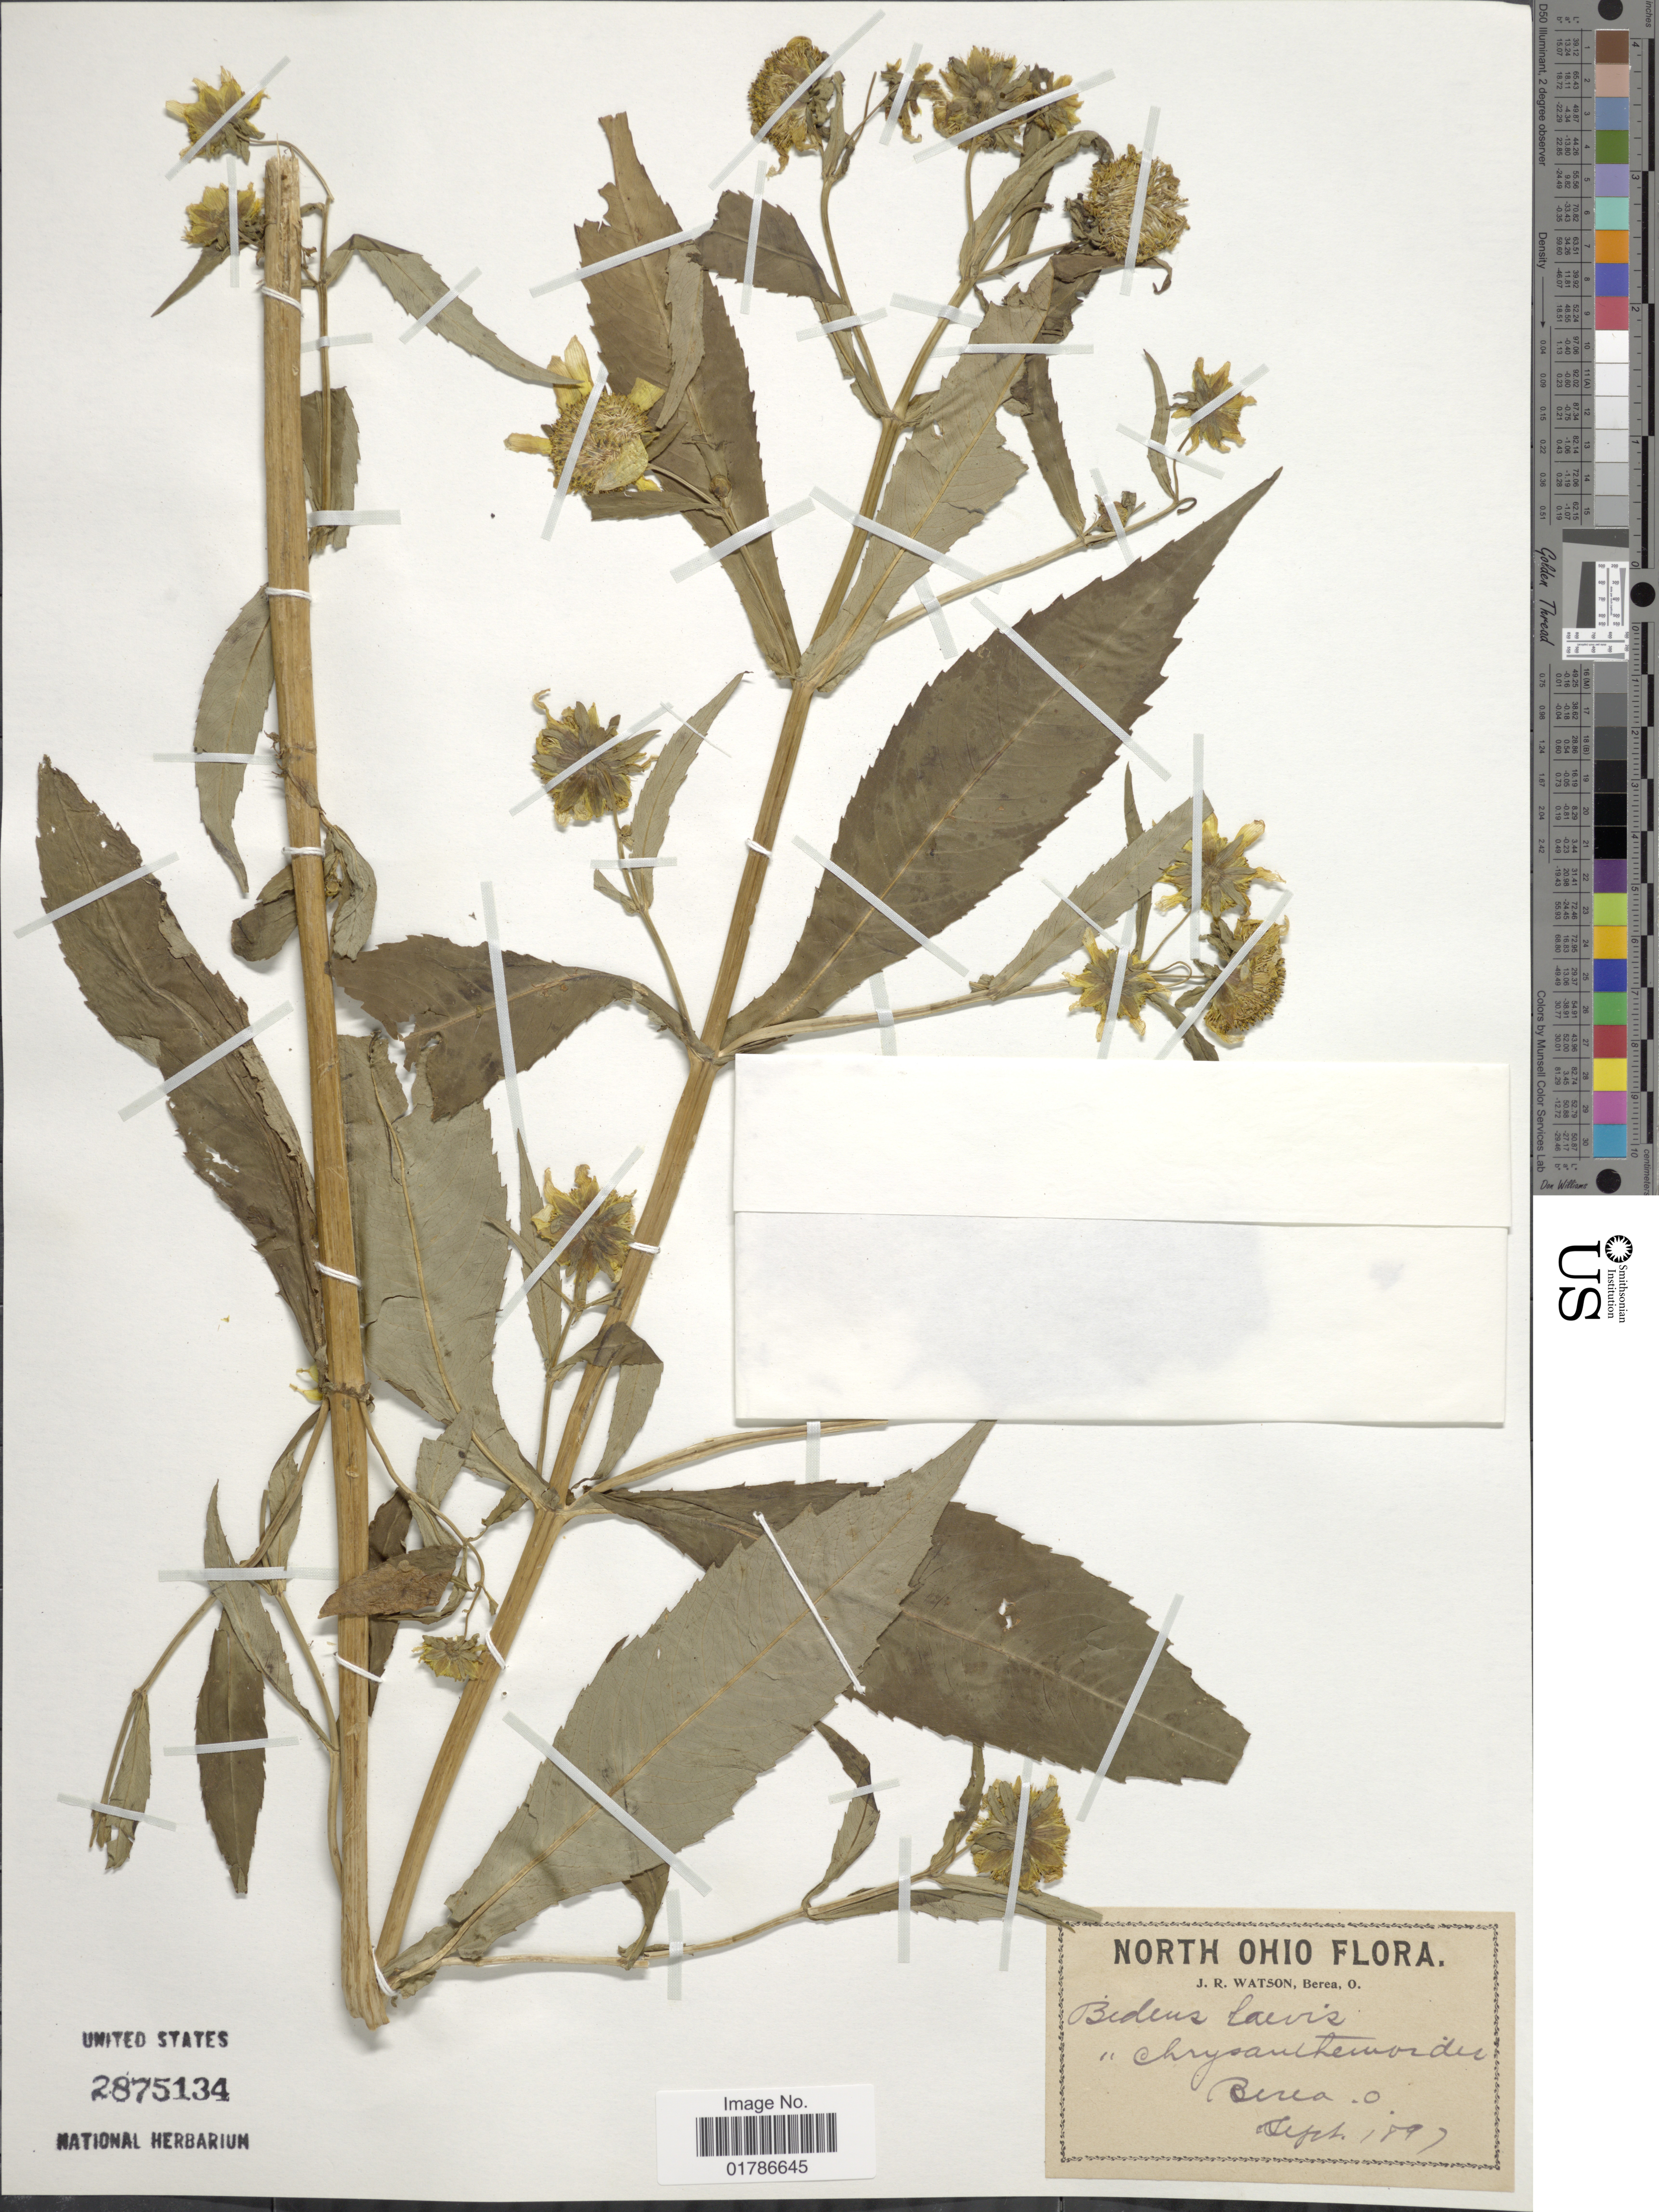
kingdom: Plantae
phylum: Tracheophyta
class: Magnoliopsida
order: Asterales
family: Asteraceae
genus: Bidens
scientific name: Bidens cernua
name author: L.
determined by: Liris Barbosa da Silva, María, (UEFS (HUEFS)), Universidade Estadual de Feira de Santana (BRAZIL)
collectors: J. R. Watson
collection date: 1897-09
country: United States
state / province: Ohio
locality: North Ohio, Berea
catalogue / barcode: US 2875134